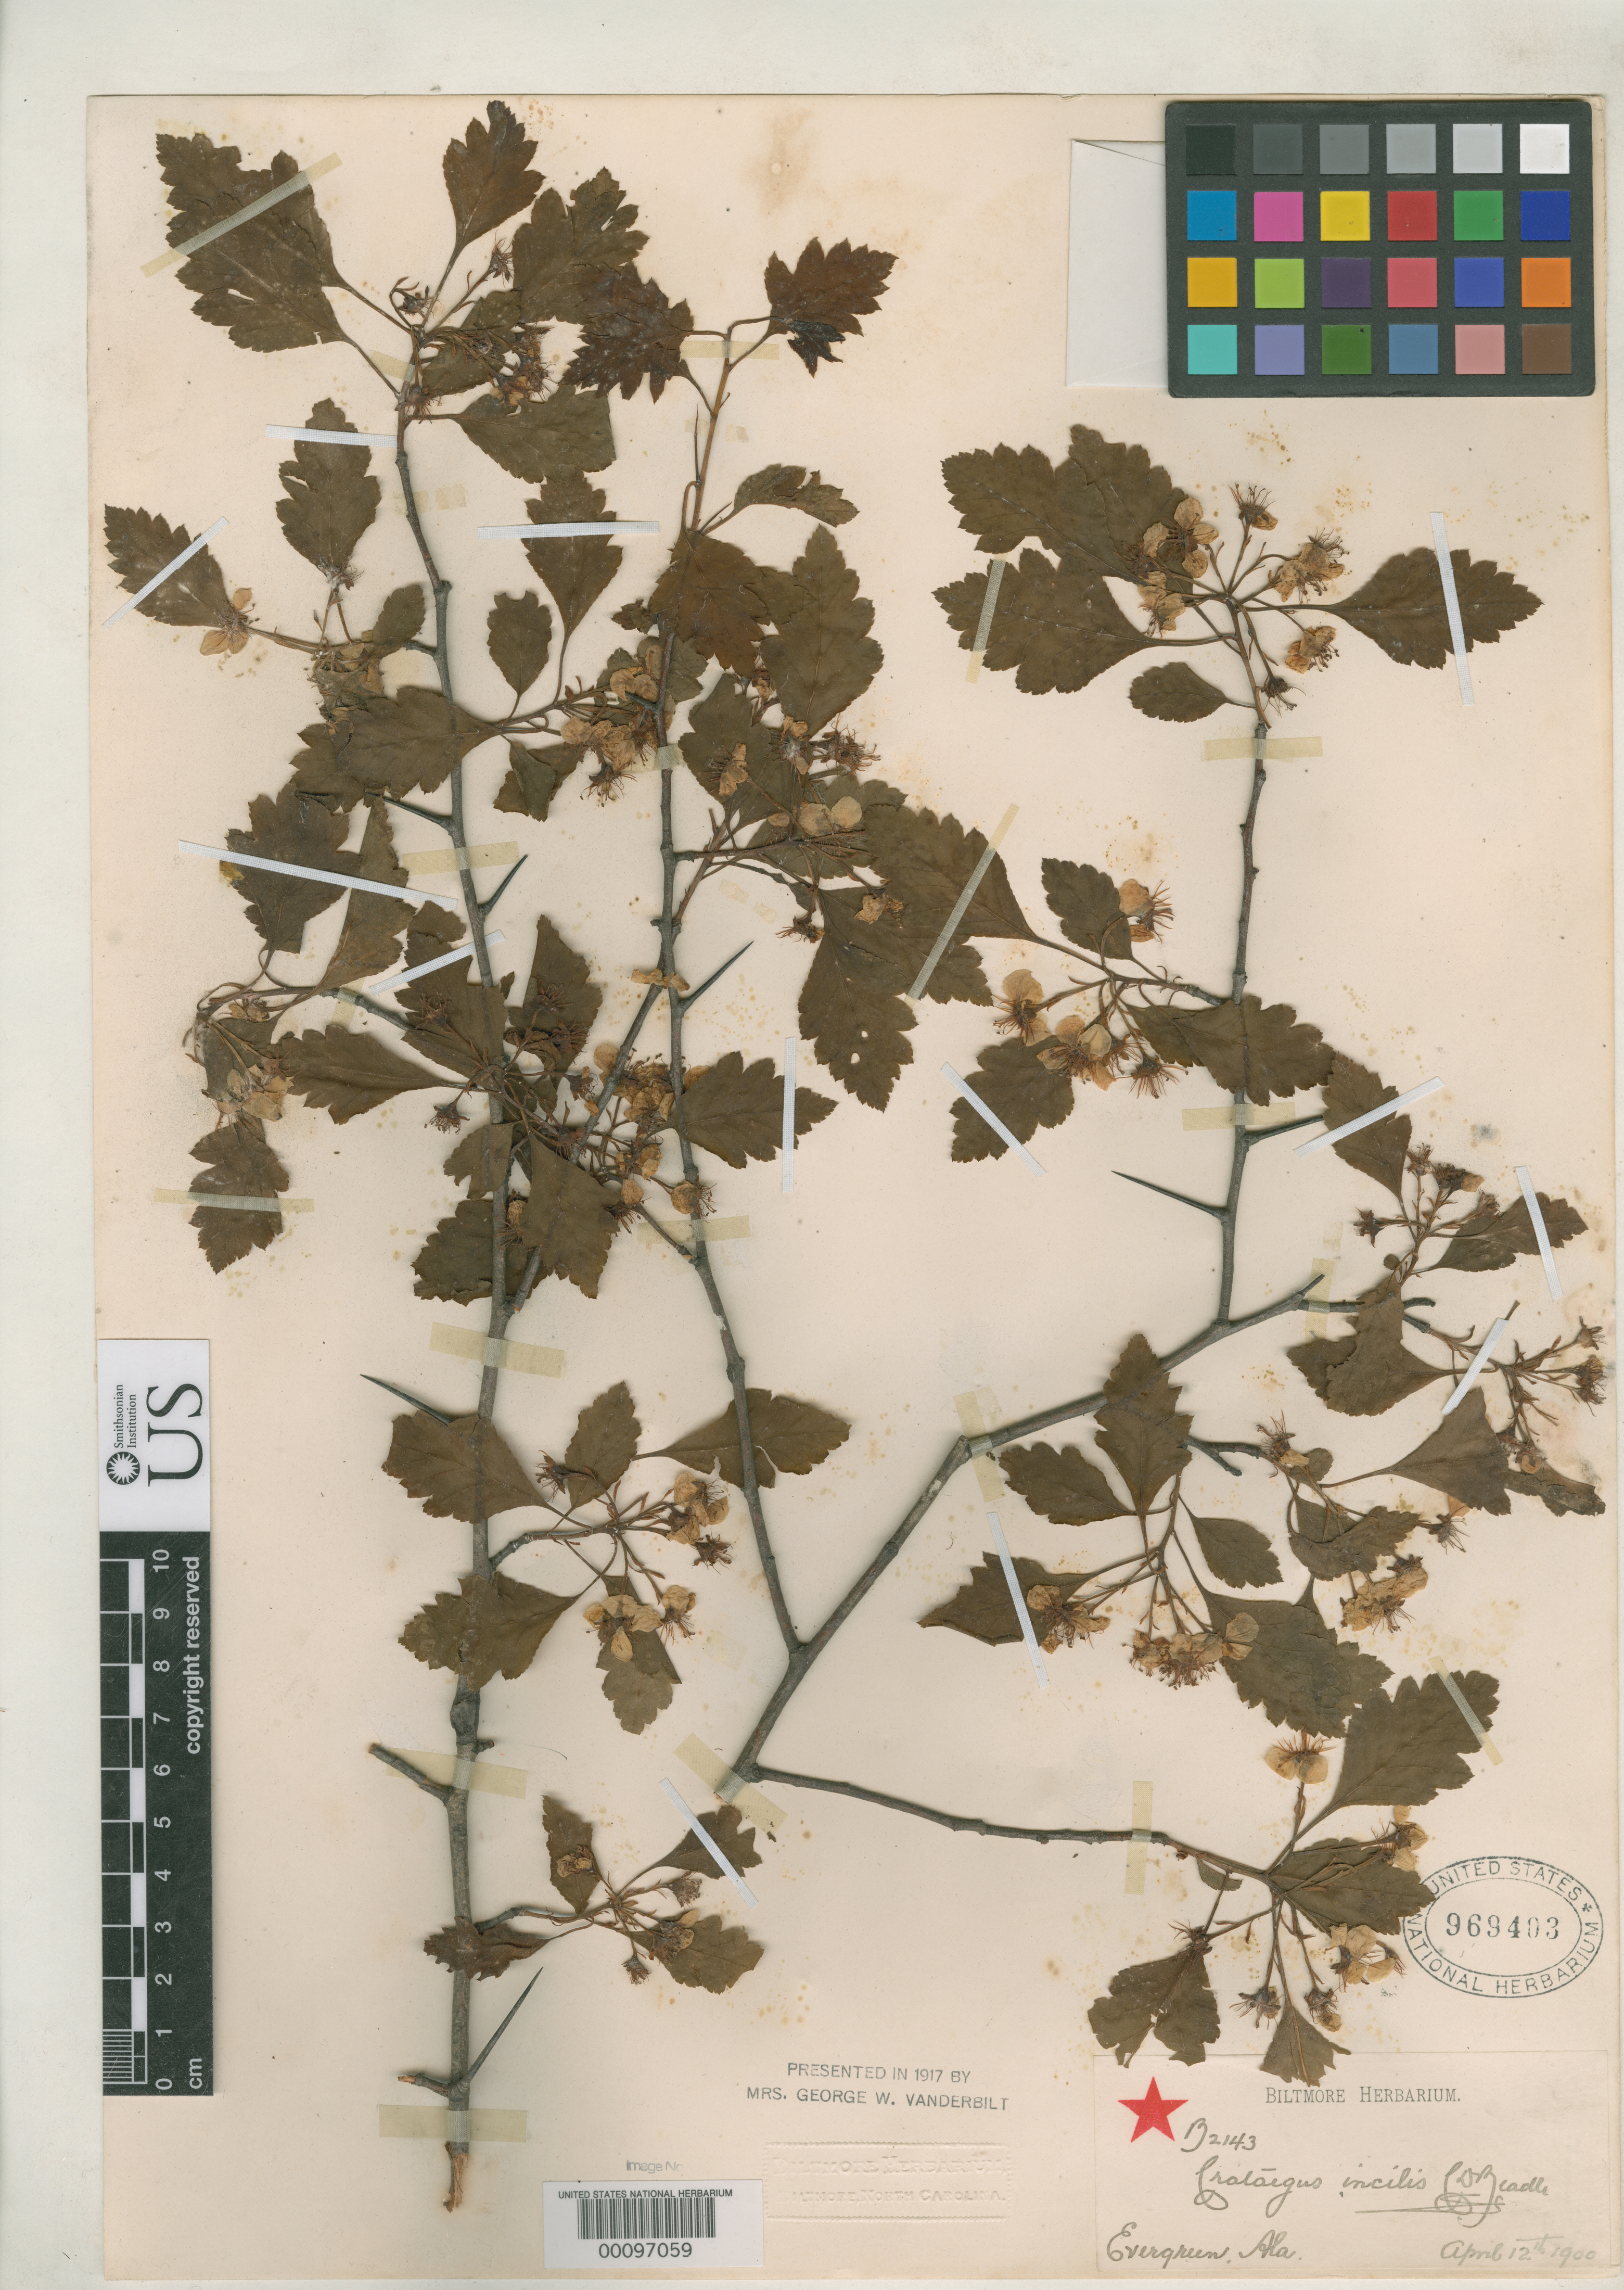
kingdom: Plantae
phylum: Tracheophyta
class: Magnoliopsida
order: Rosales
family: Rosaceae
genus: Crataegus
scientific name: Crataegus incilis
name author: Beadle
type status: Syntype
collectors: ex herb. Biltmore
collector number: B 2143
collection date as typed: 12 Apr 1900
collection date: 1900-04-12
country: United States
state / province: Alabama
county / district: Conecuh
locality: Evergreen.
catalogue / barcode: US 969403